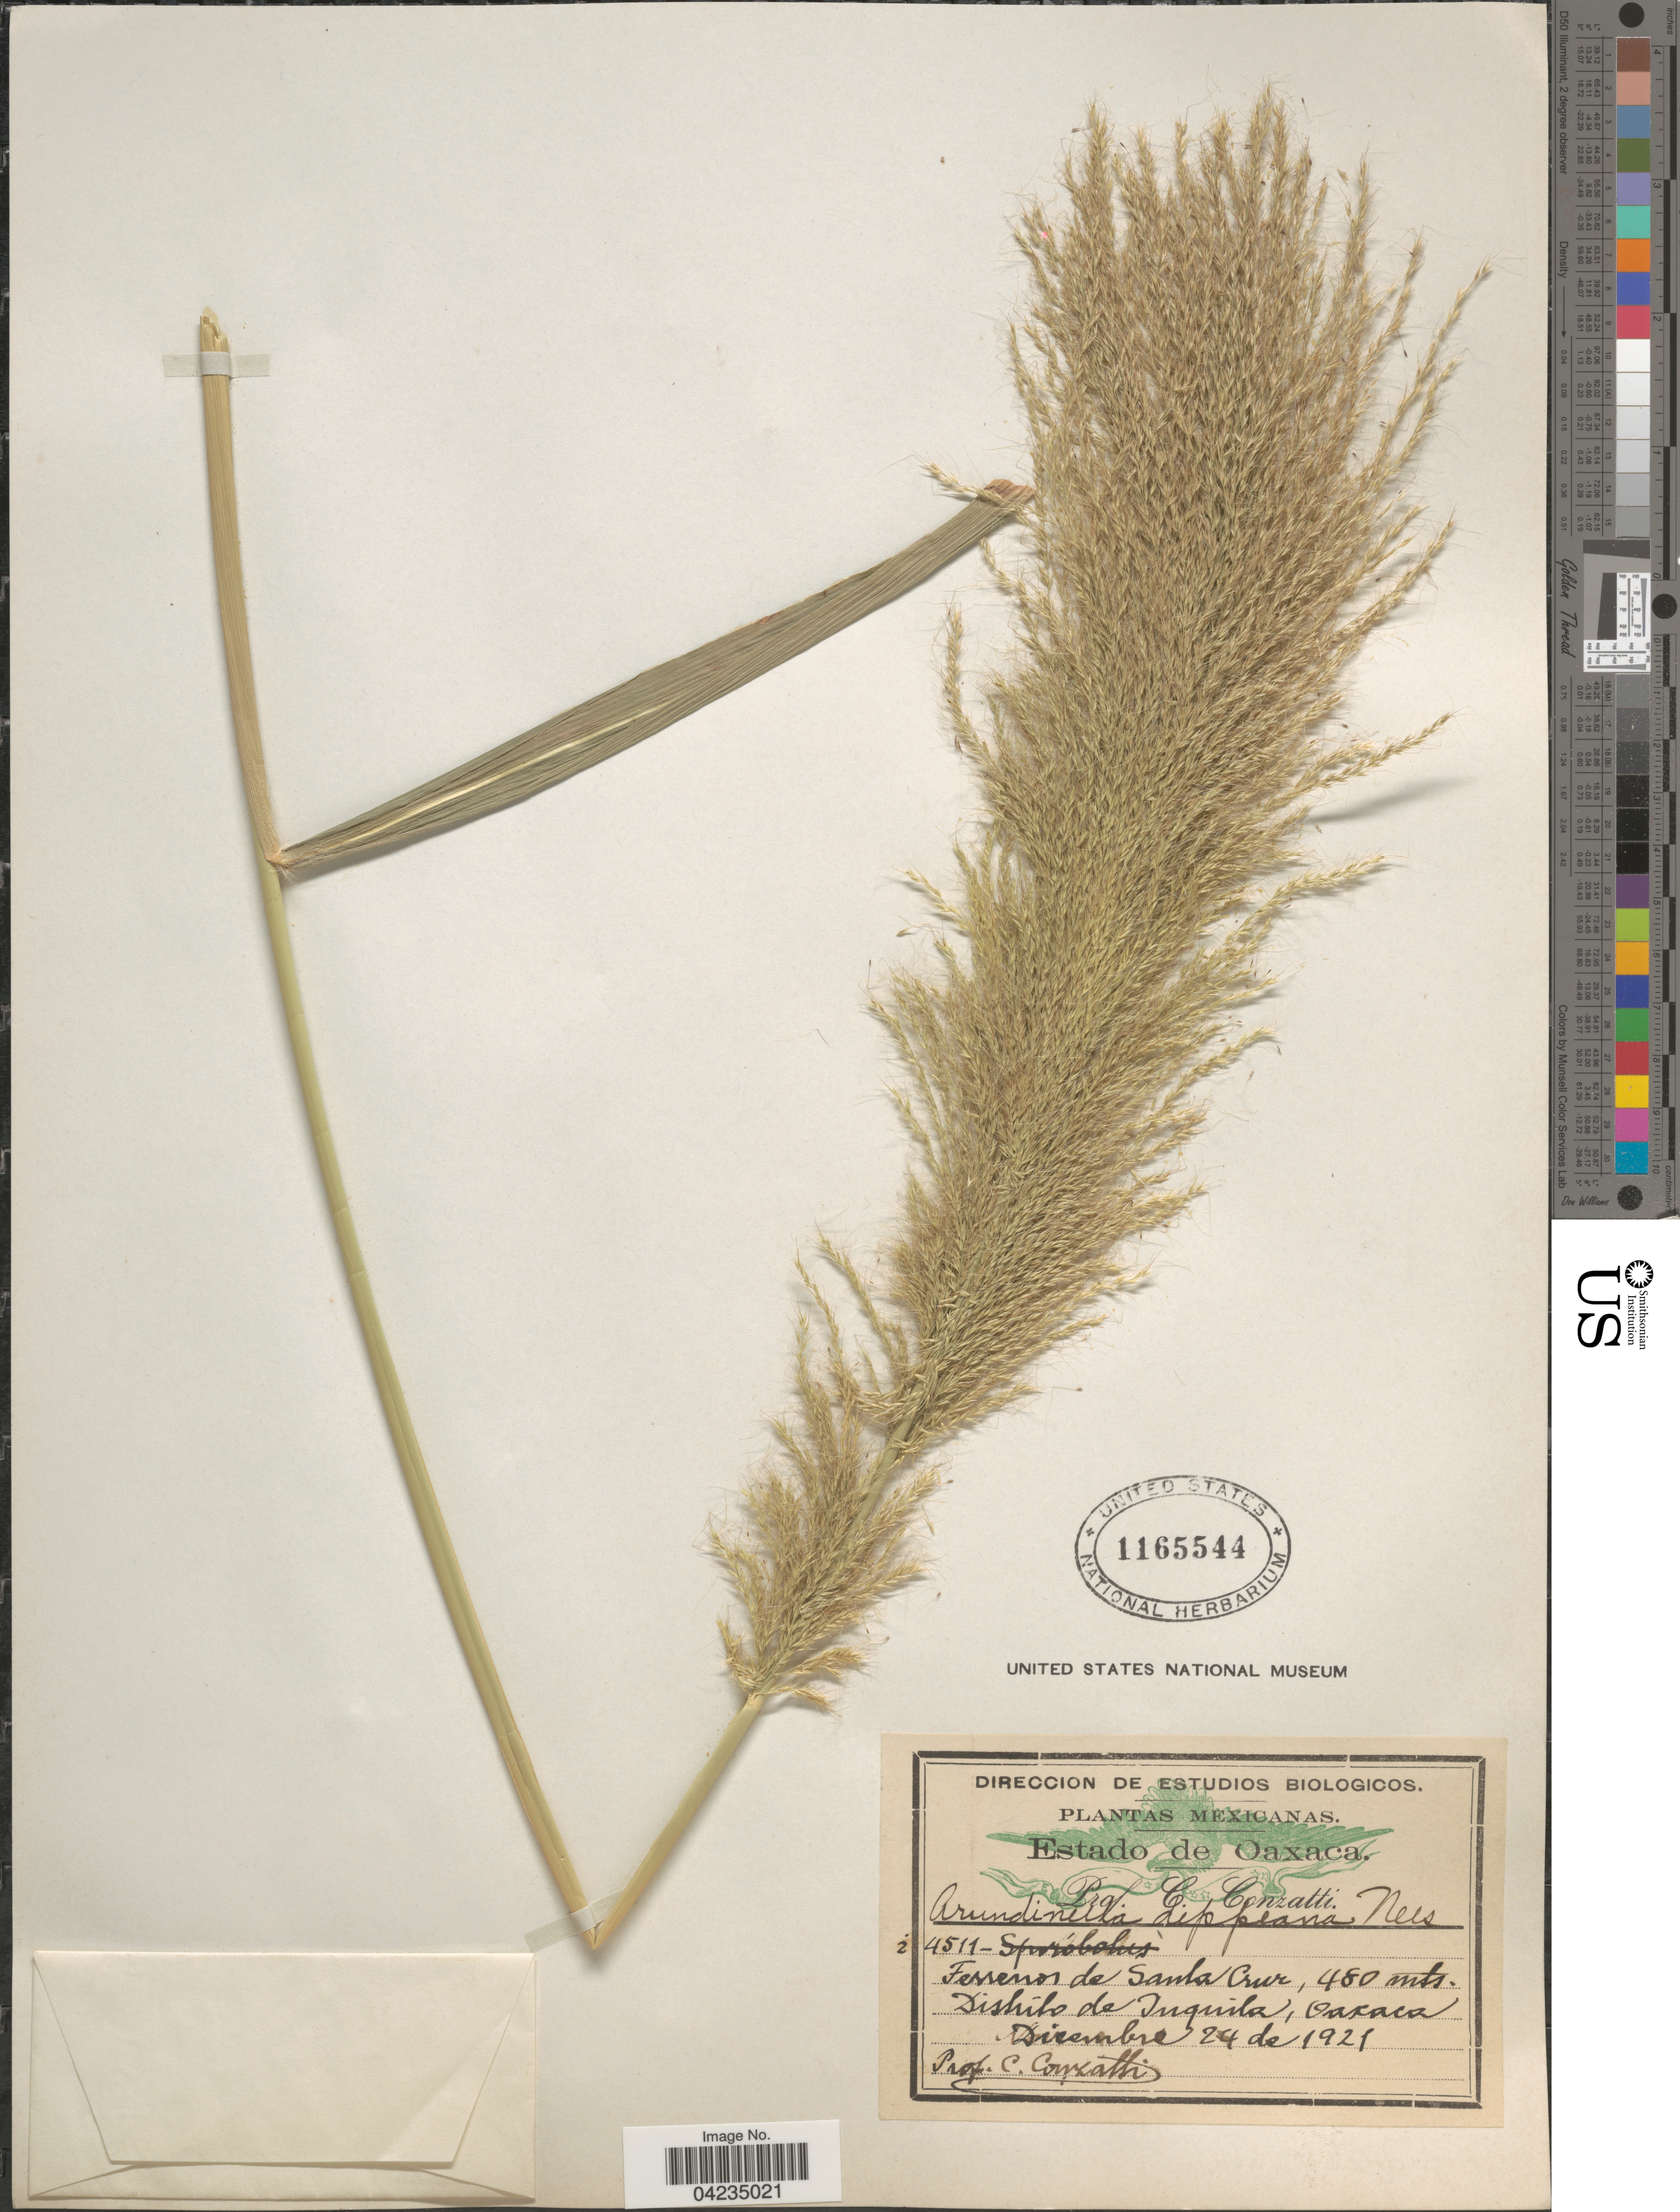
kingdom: Plantae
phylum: Tracheophyta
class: Liliopsida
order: Poales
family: Poaceae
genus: Arundinella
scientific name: Arundinella deppeana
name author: Nees ex Steud.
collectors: C. Conzatti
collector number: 4511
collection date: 1921-12-24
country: Mexico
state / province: Oaxaca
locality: Mexicanas. Ferrenos de Santa Cruz, Distrito de Inquila.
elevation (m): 480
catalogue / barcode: US 1165544